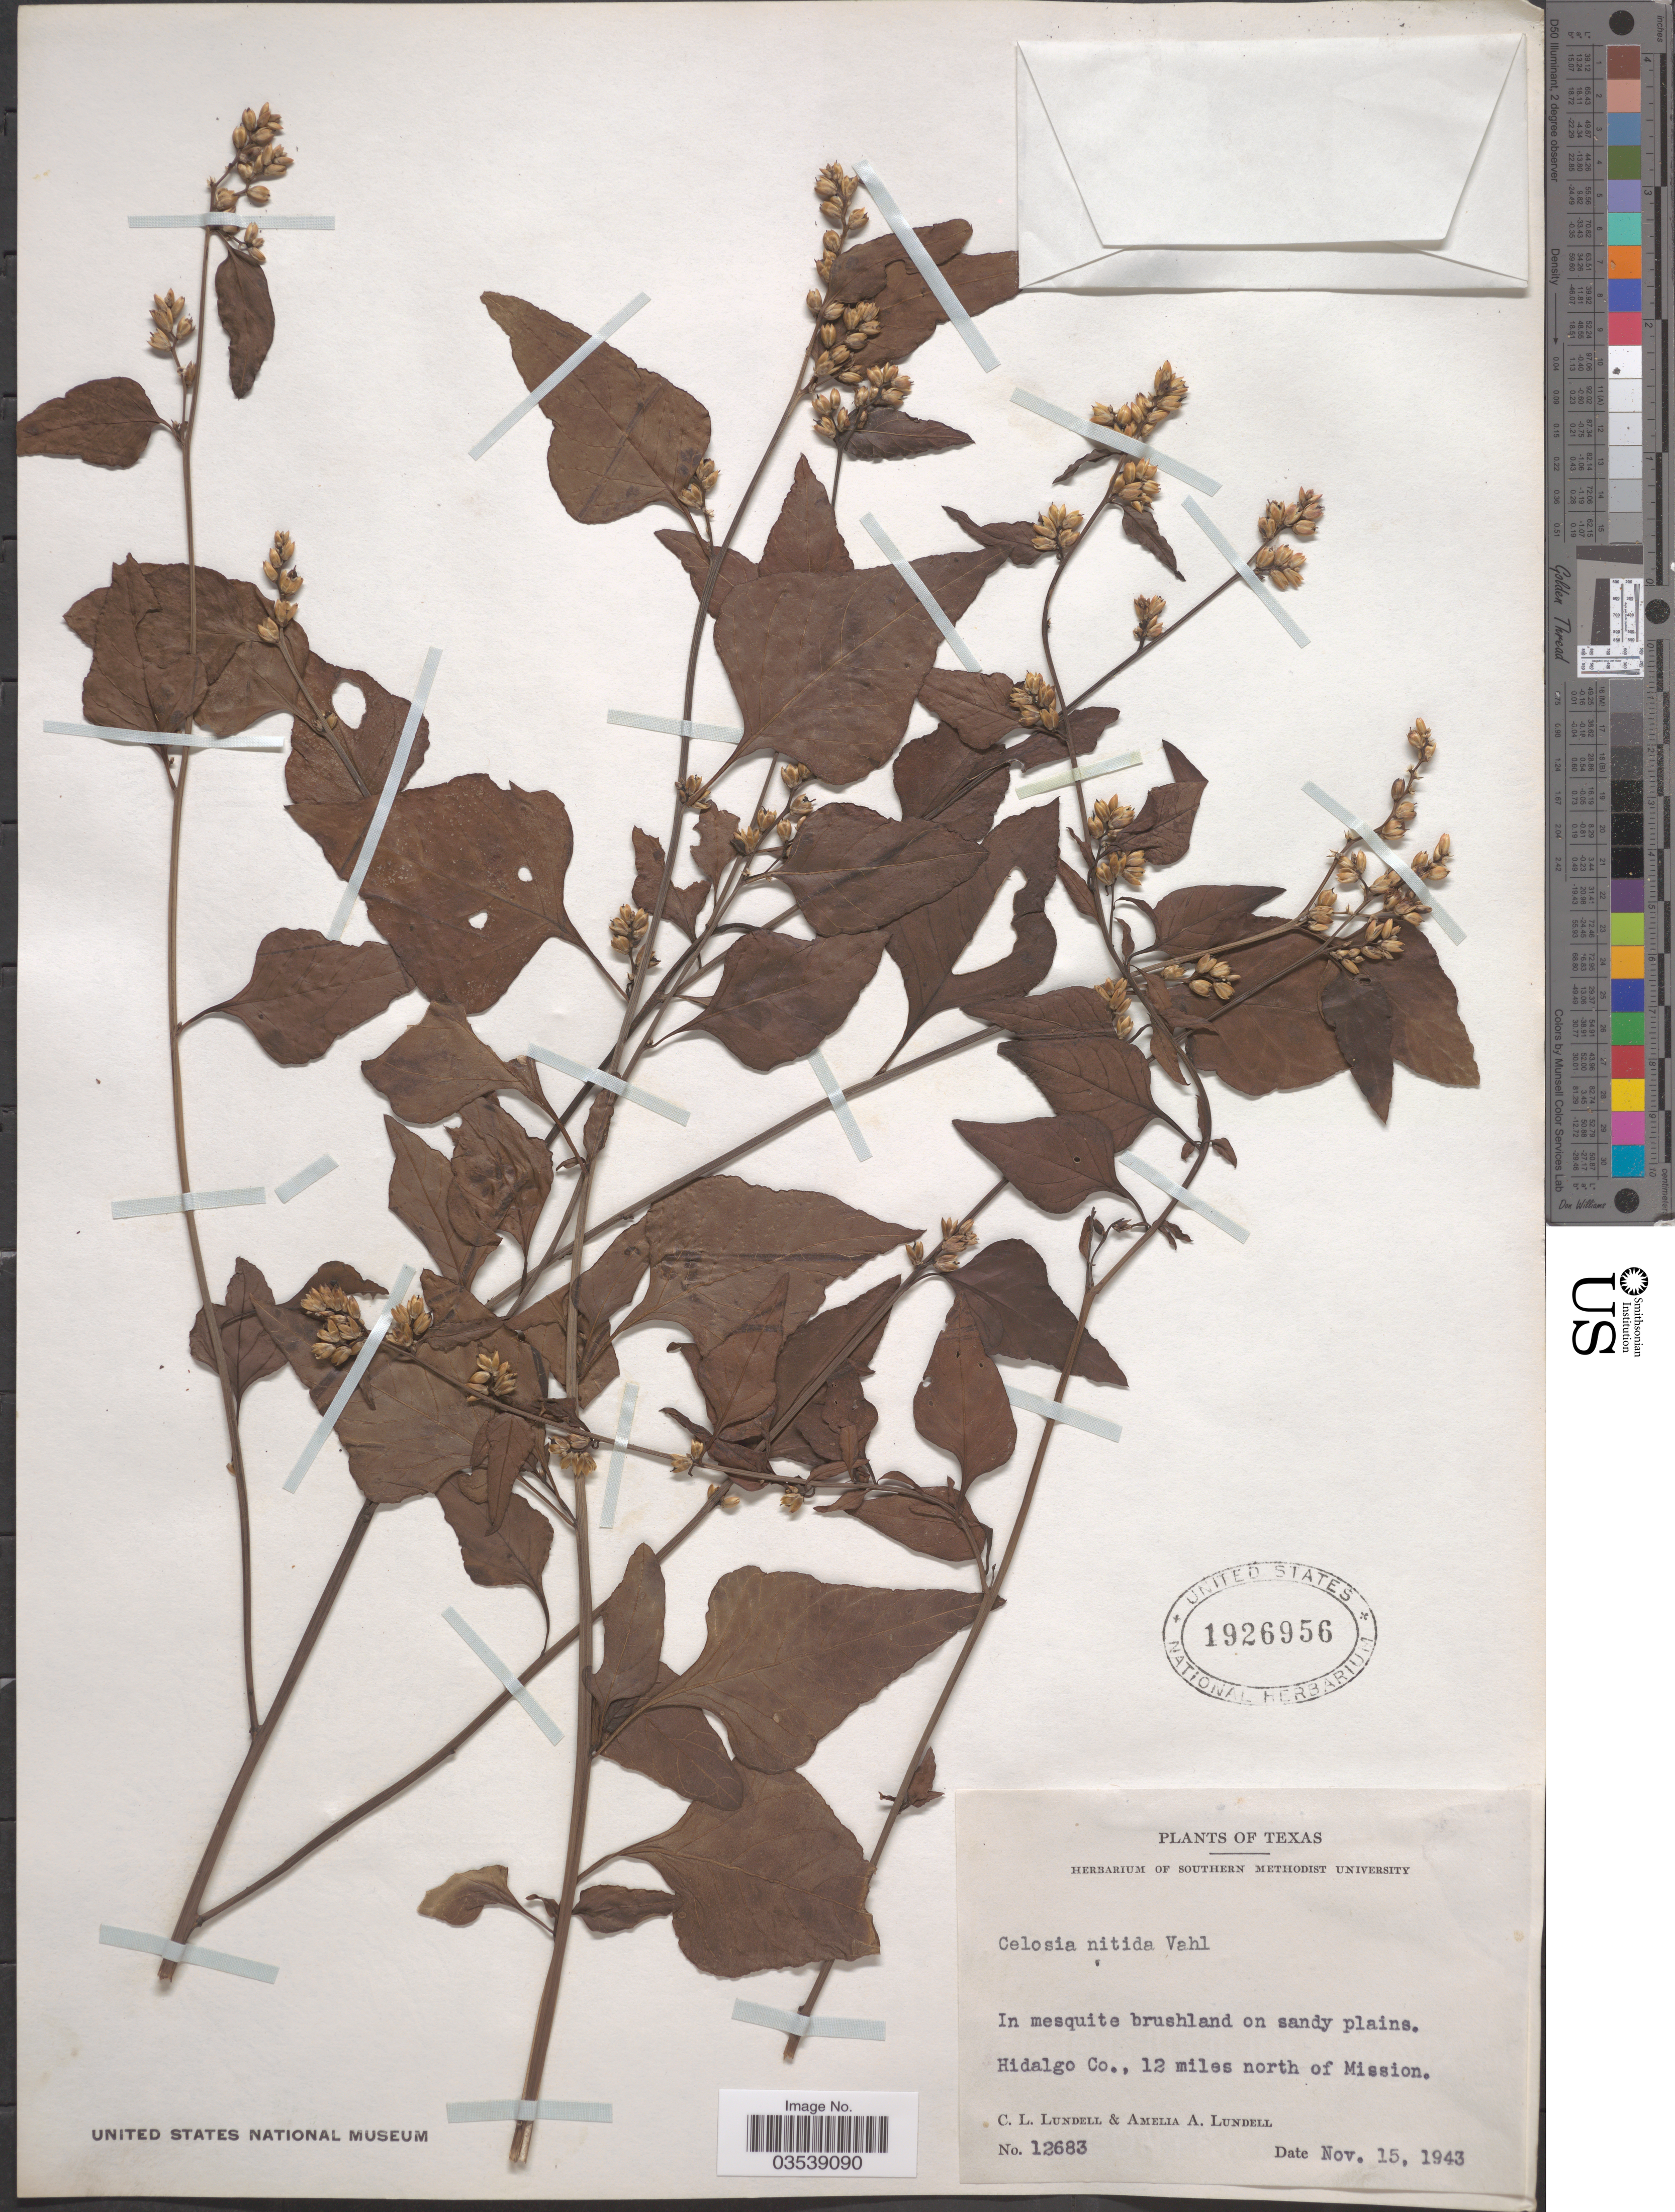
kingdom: Plantae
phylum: Tracheophyta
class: Magnoliopsida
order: Caryophyllales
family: Amaranthaceae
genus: Celosia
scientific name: Celosia nitida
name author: Vahl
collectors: C. L. Lundell & A. A. Lundell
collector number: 12683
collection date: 1943-11-15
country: United States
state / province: Texas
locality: Hidalgo Co., 12 miles north of Mission.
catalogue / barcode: US 1926956